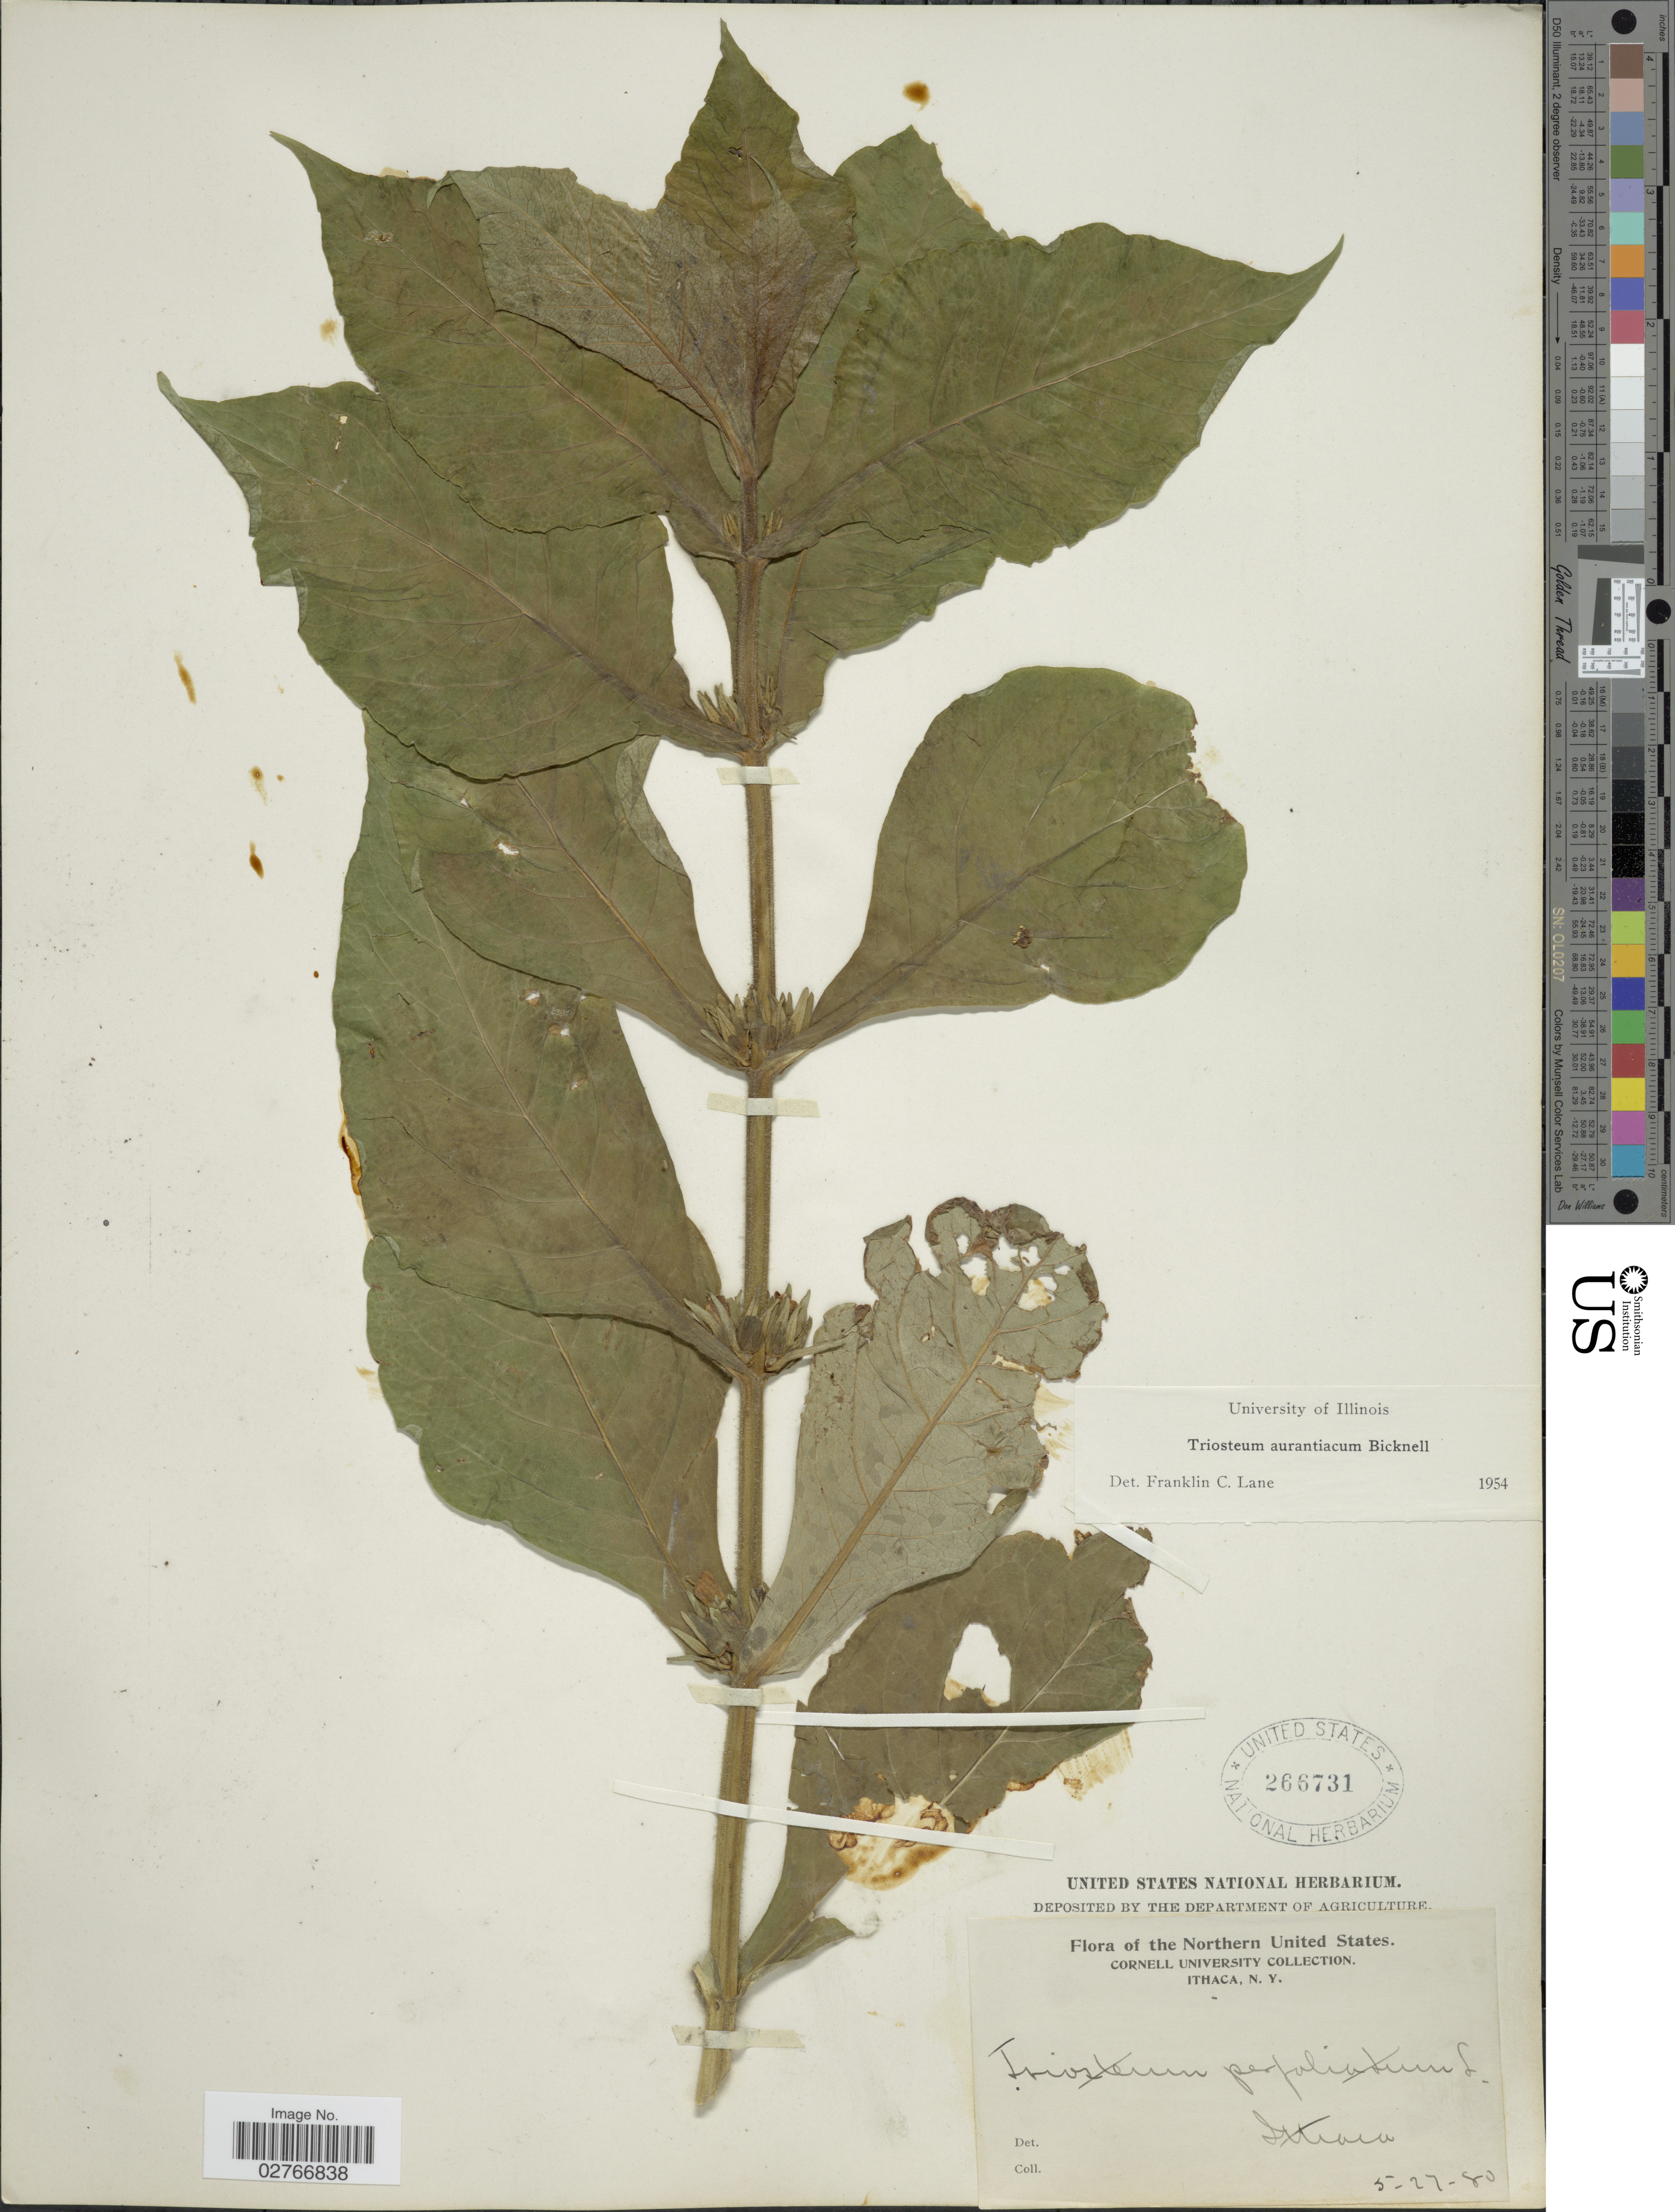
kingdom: Plantae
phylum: Tracheophyta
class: Magnoliopsida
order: Dipsacales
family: Caprifoliaceae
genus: Triosteum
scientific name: Triosteum aurantiacum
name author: E.P. Bicknell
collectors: Cornell University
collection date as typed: Transcribed d/m/y: 27/5/80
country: United States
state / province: New York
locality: Northern United States. Ithaca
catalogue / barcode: US 266731